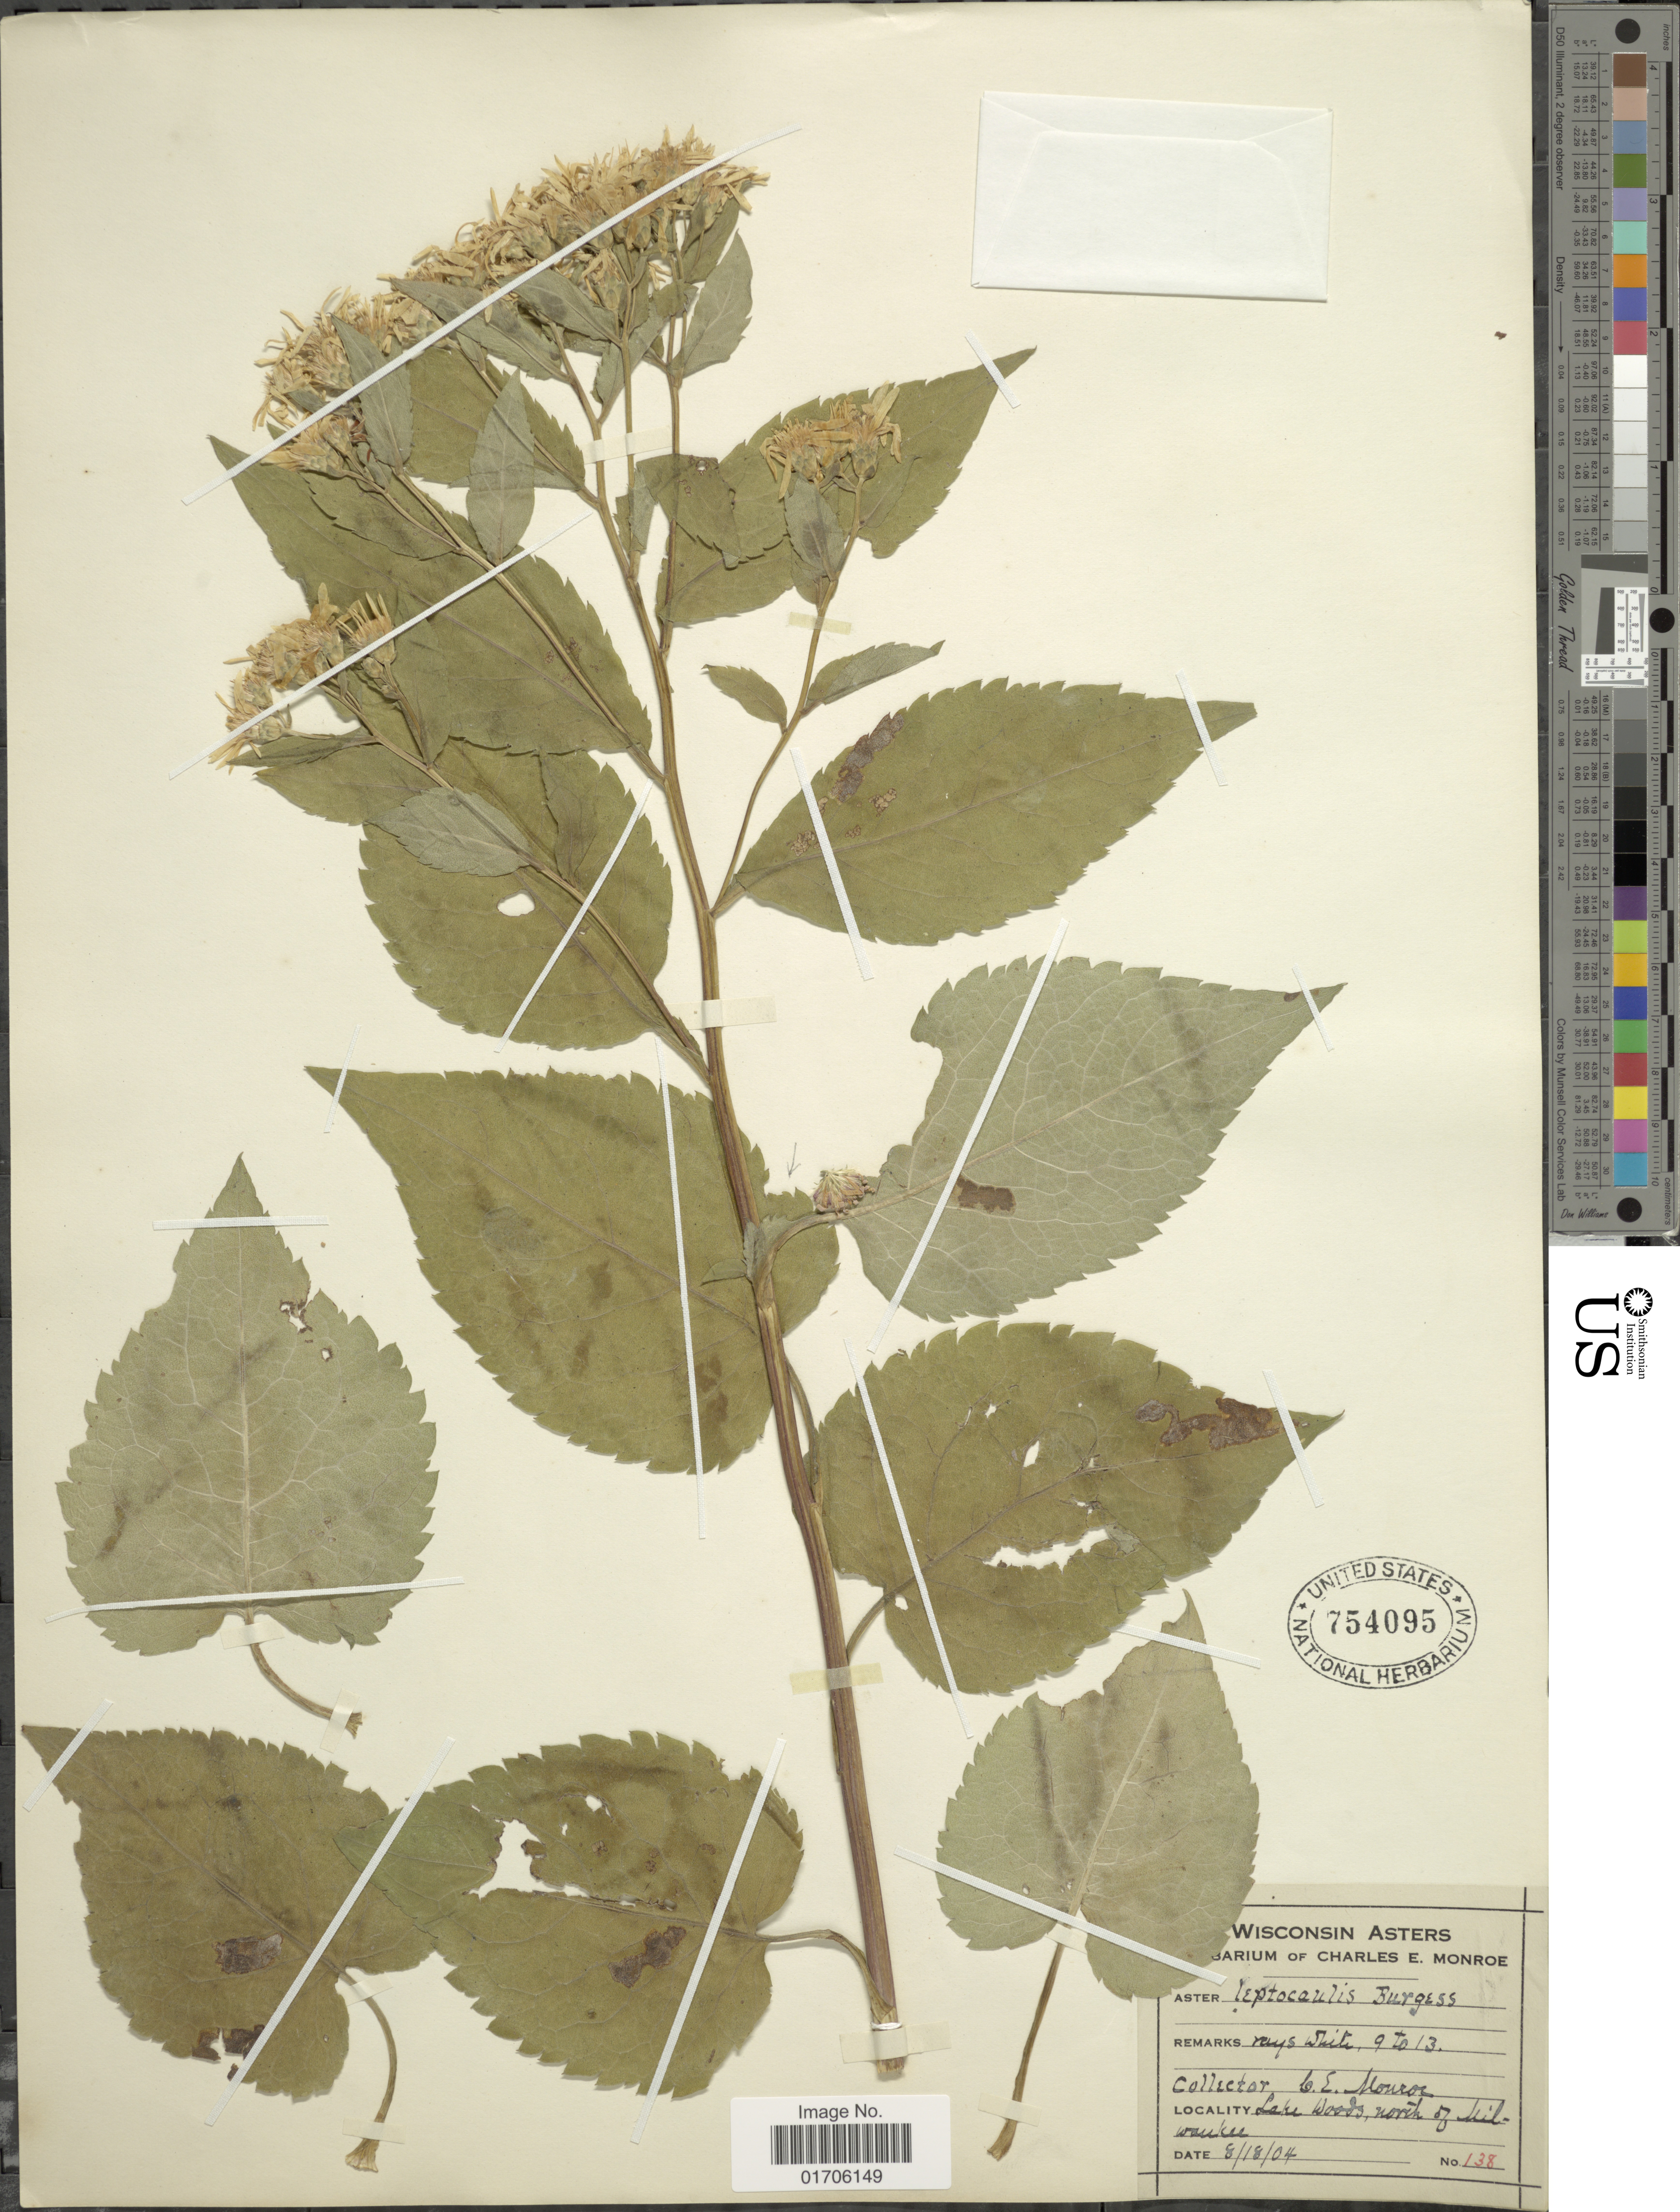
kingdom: Plantae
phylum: Tracheophyta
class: Magnoliopsida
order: Asterales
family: Asteraceae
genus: Aster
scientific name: Aster leptocaulis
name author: E.S. Burgess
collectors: C. Monroe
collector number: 138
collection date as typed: Transcribed d/m/y: 18/8/4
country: United States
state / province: Wisconsin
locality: Wisconsin Asters. Lake Woods, north of Milwaukee.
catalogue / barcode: US 754095